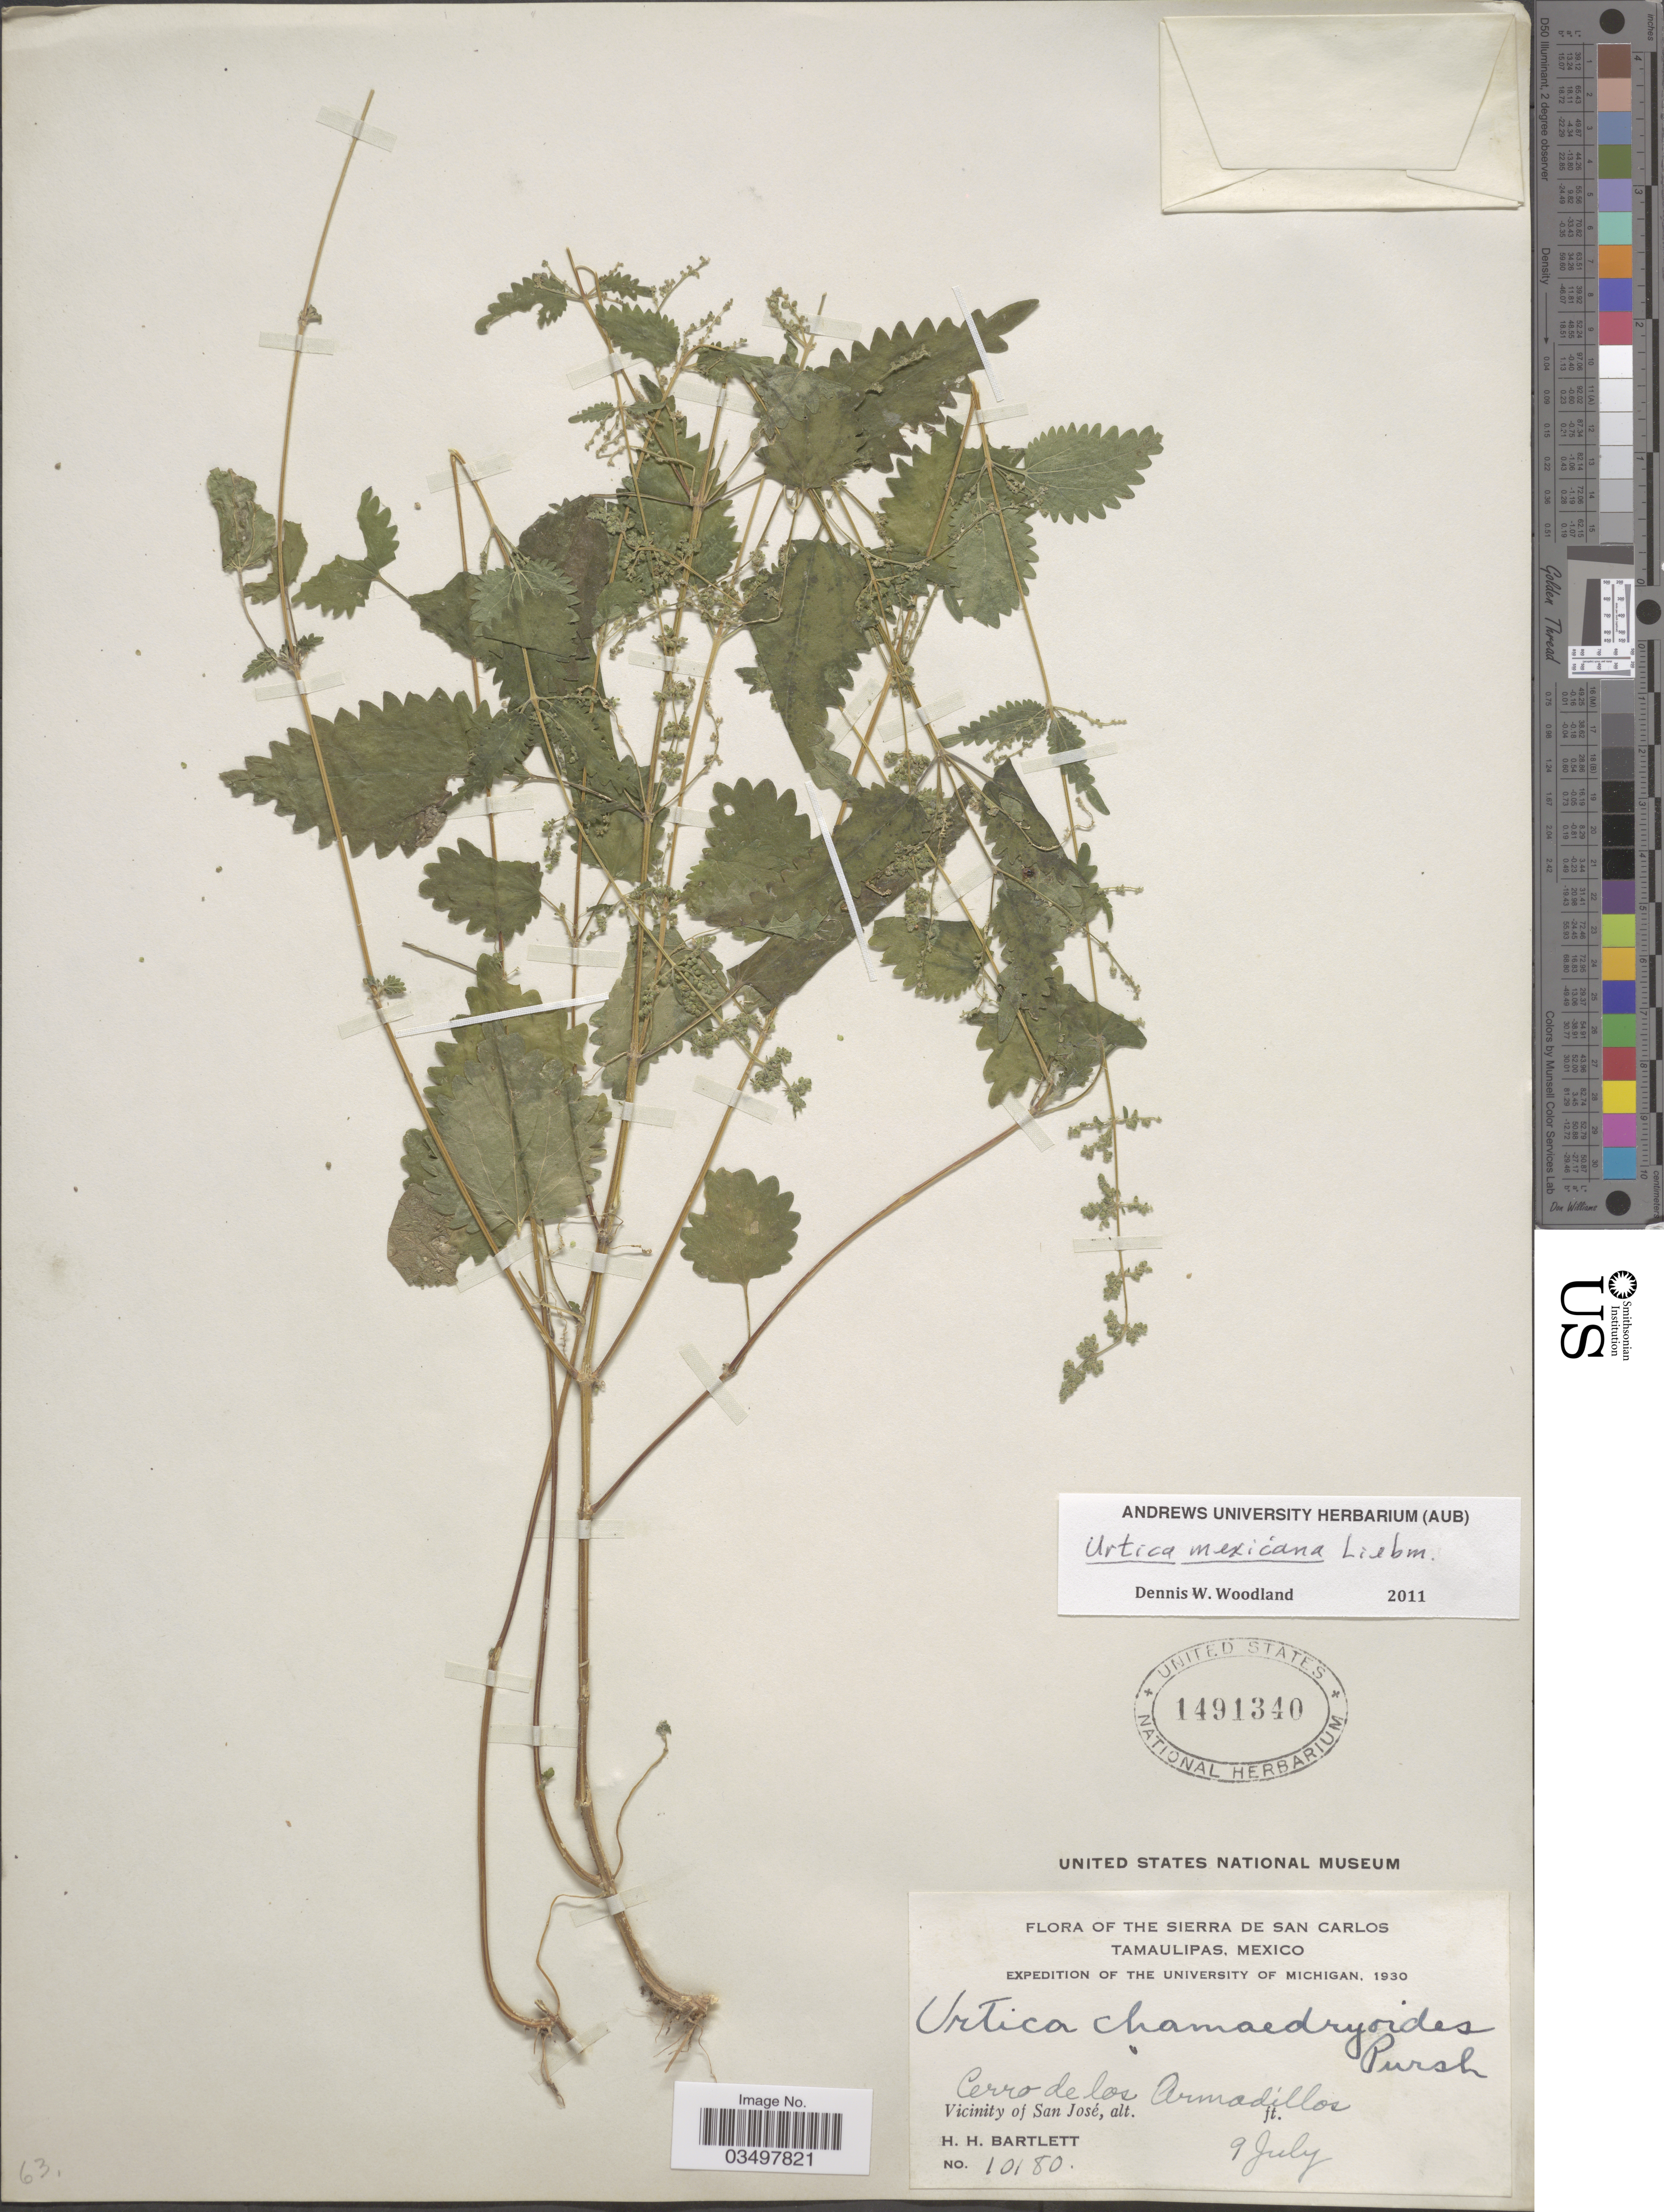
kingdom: Plantae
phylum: Tracheophyta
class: Magnoliopsida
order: Rosales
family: Urticaceae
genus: Urtica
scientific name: Urtica mexicana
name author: Liebm.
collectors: H. H. Bartlett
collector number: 10180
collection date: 1930-07-09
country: Mexico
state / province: Tamaulipas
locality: Sierra de San Carlos. Cerro de los Armadillos. Vicinity of San José.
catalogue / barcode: US 1491340